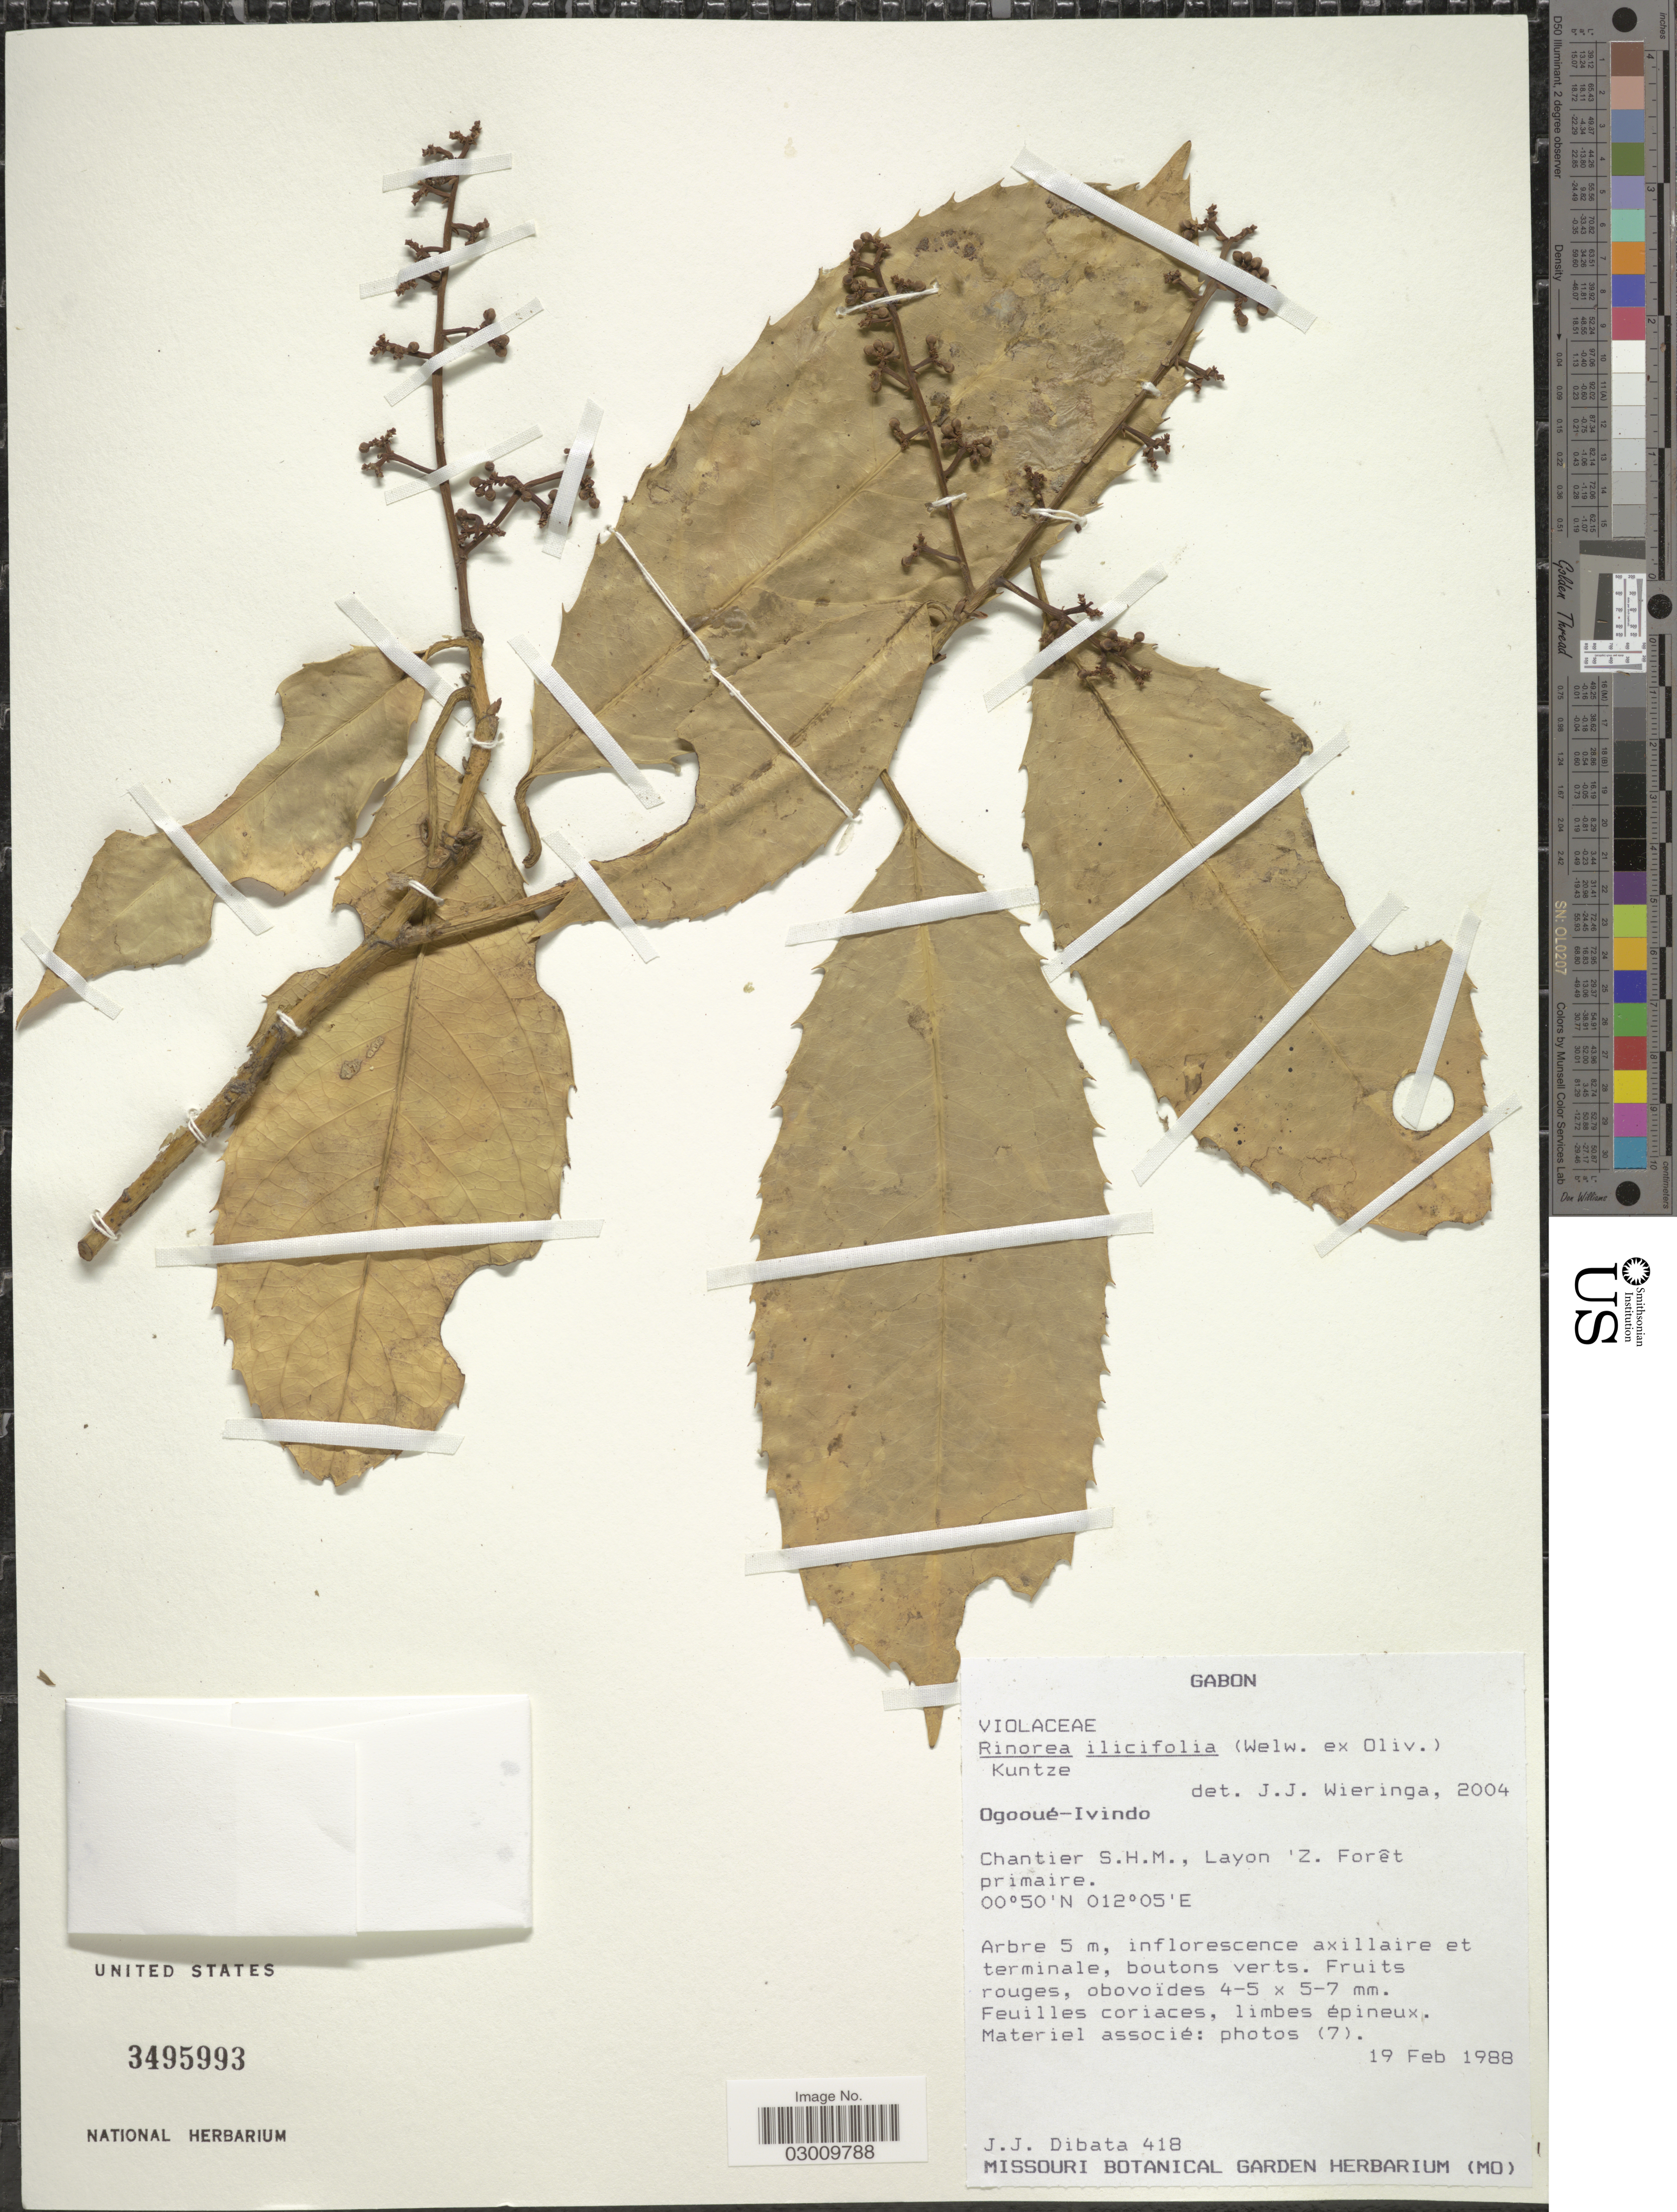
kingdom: Plantae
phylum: Tracheophyta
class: Magnoliopsida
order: Malpighiales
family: Violaceae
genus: Rinorea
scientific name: Rinorea ilicifolia subsp. ilicifolia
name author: (Welw. ex Oliv.) Kuntze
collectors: J. Dibata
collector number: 418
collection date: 1988-02-19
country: Gabon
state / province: Ogooue-Ivindo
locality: Chantier S.H.M., Layon 'Z.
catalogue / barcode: US 3495993